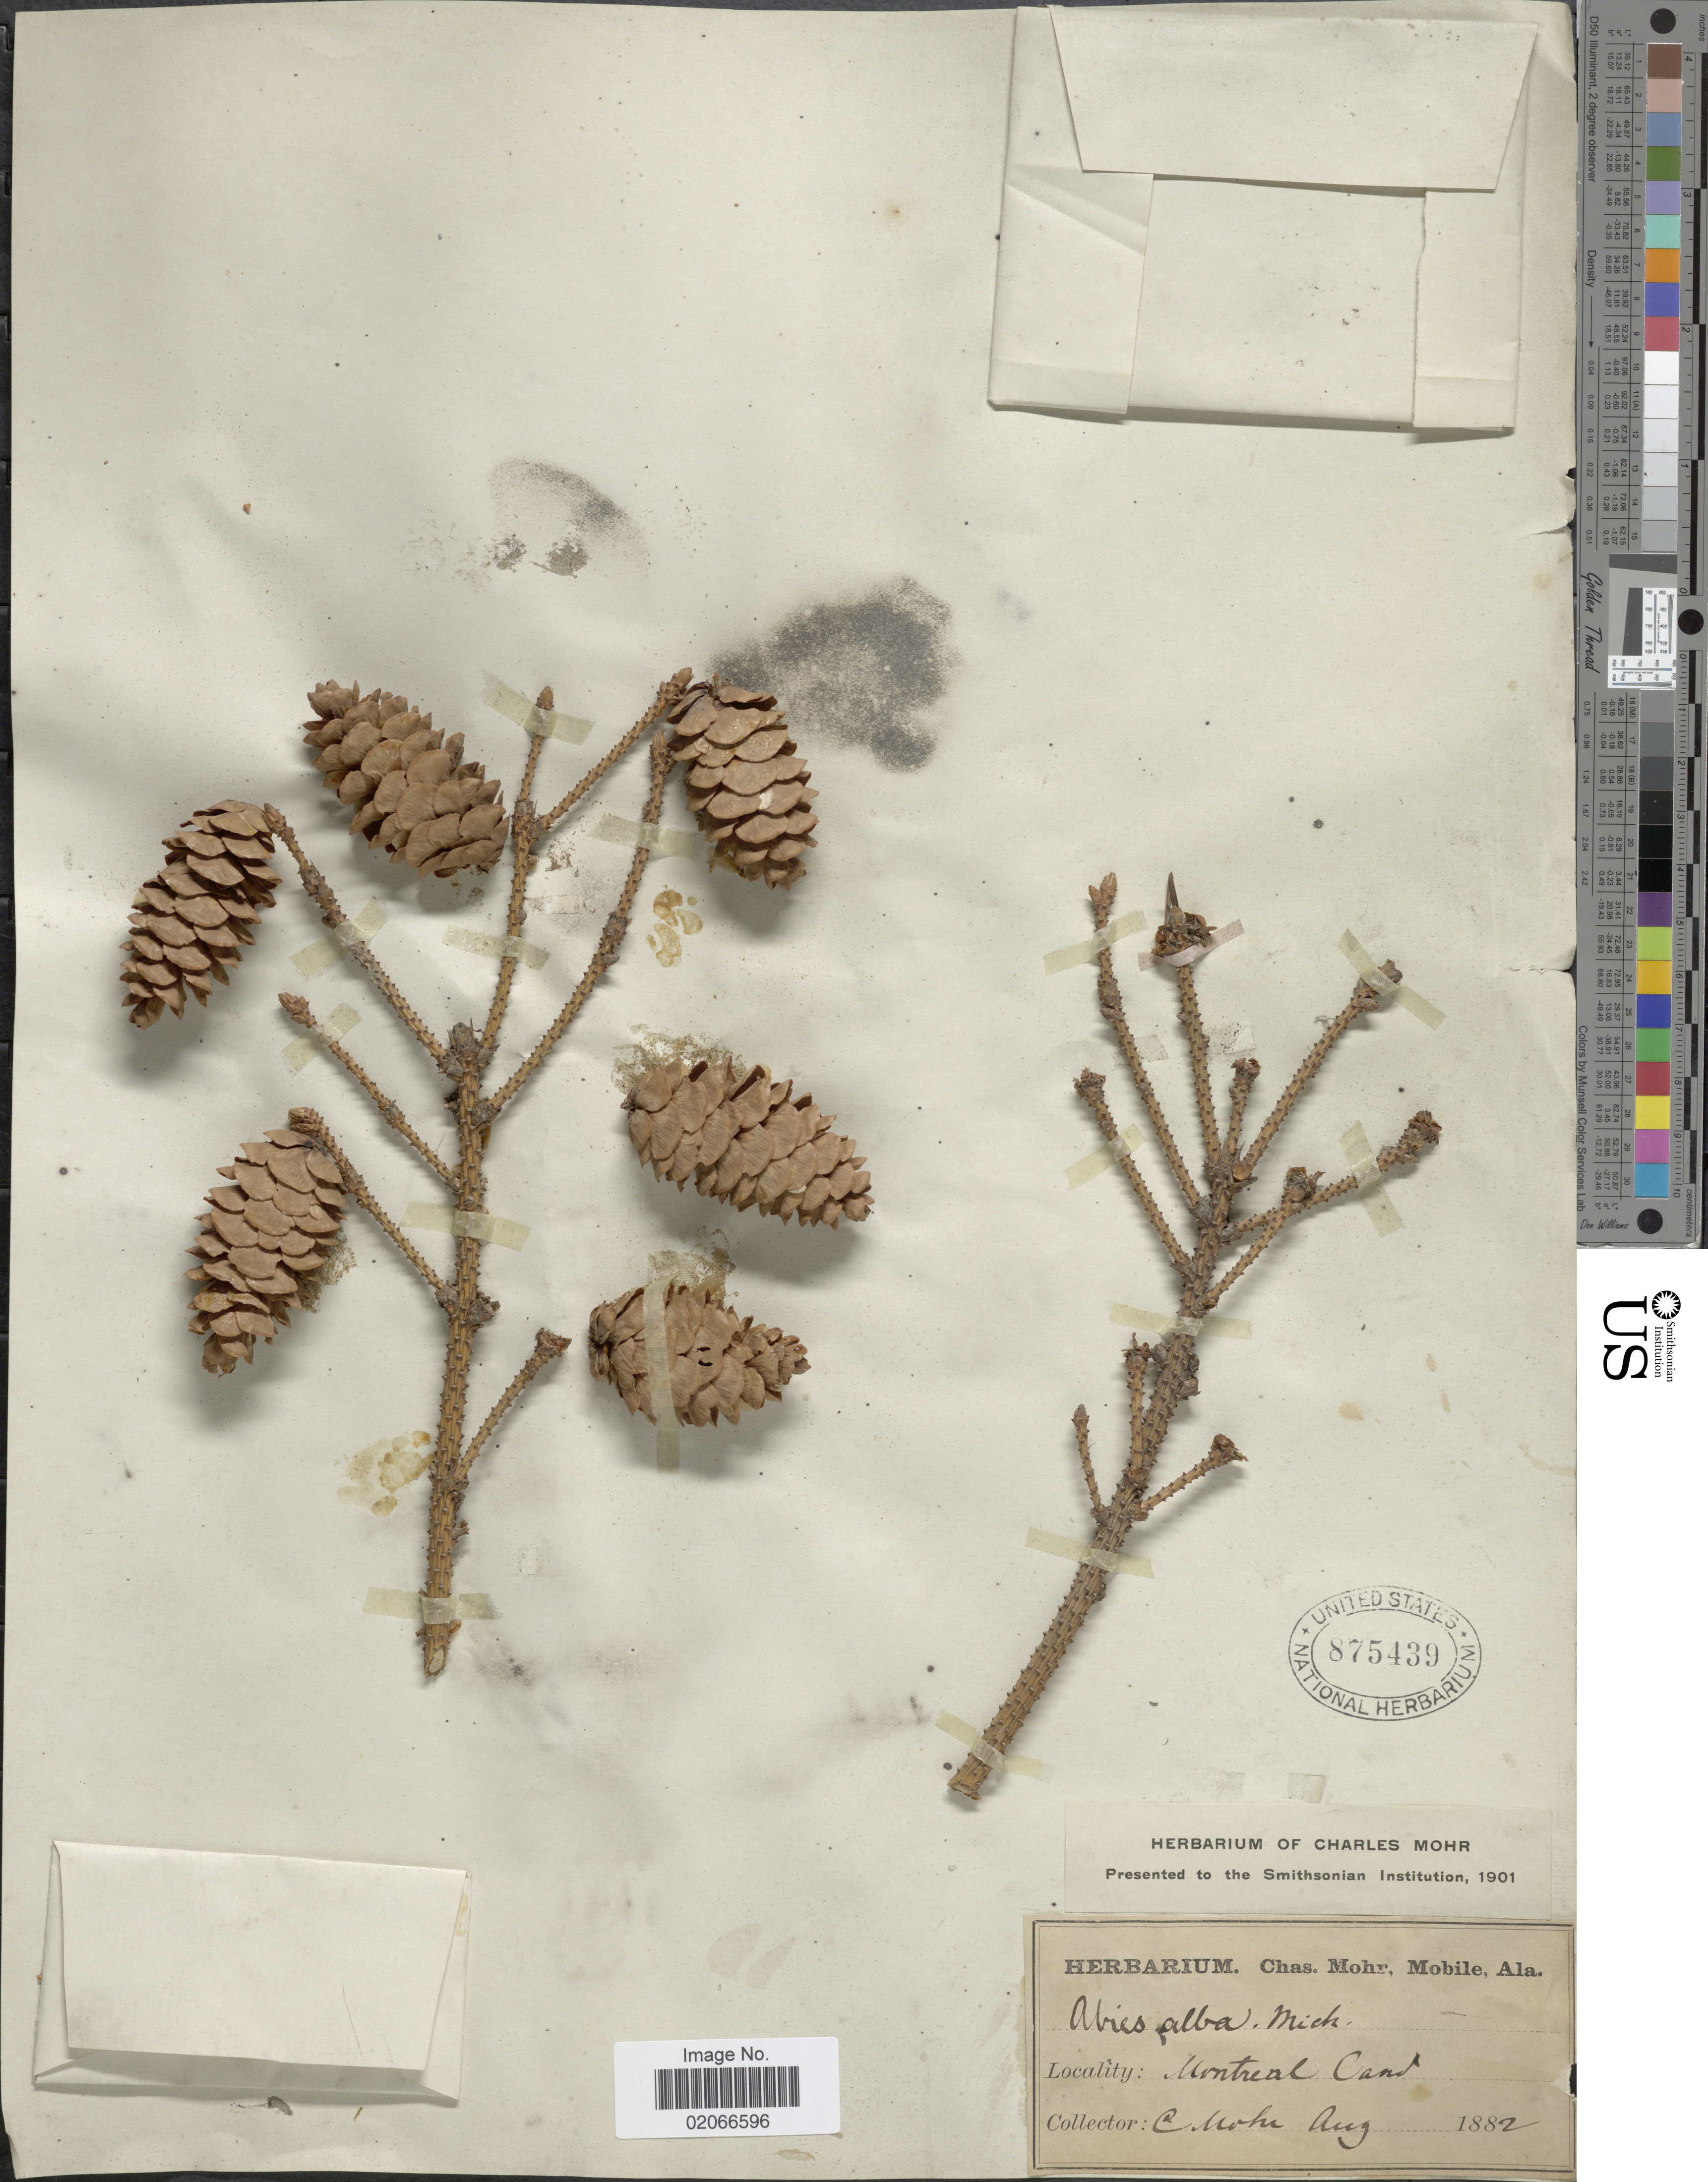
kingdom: Plantae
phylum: Tracheophyta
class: Pinopsida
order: Pinales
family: Pinaceae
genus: Picea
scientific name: Picea glauca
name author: (Moench) Voss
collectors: C. T. Mohr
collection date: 1882-08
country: Canada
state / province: Quebec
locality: Montreal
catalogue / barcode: US 875439